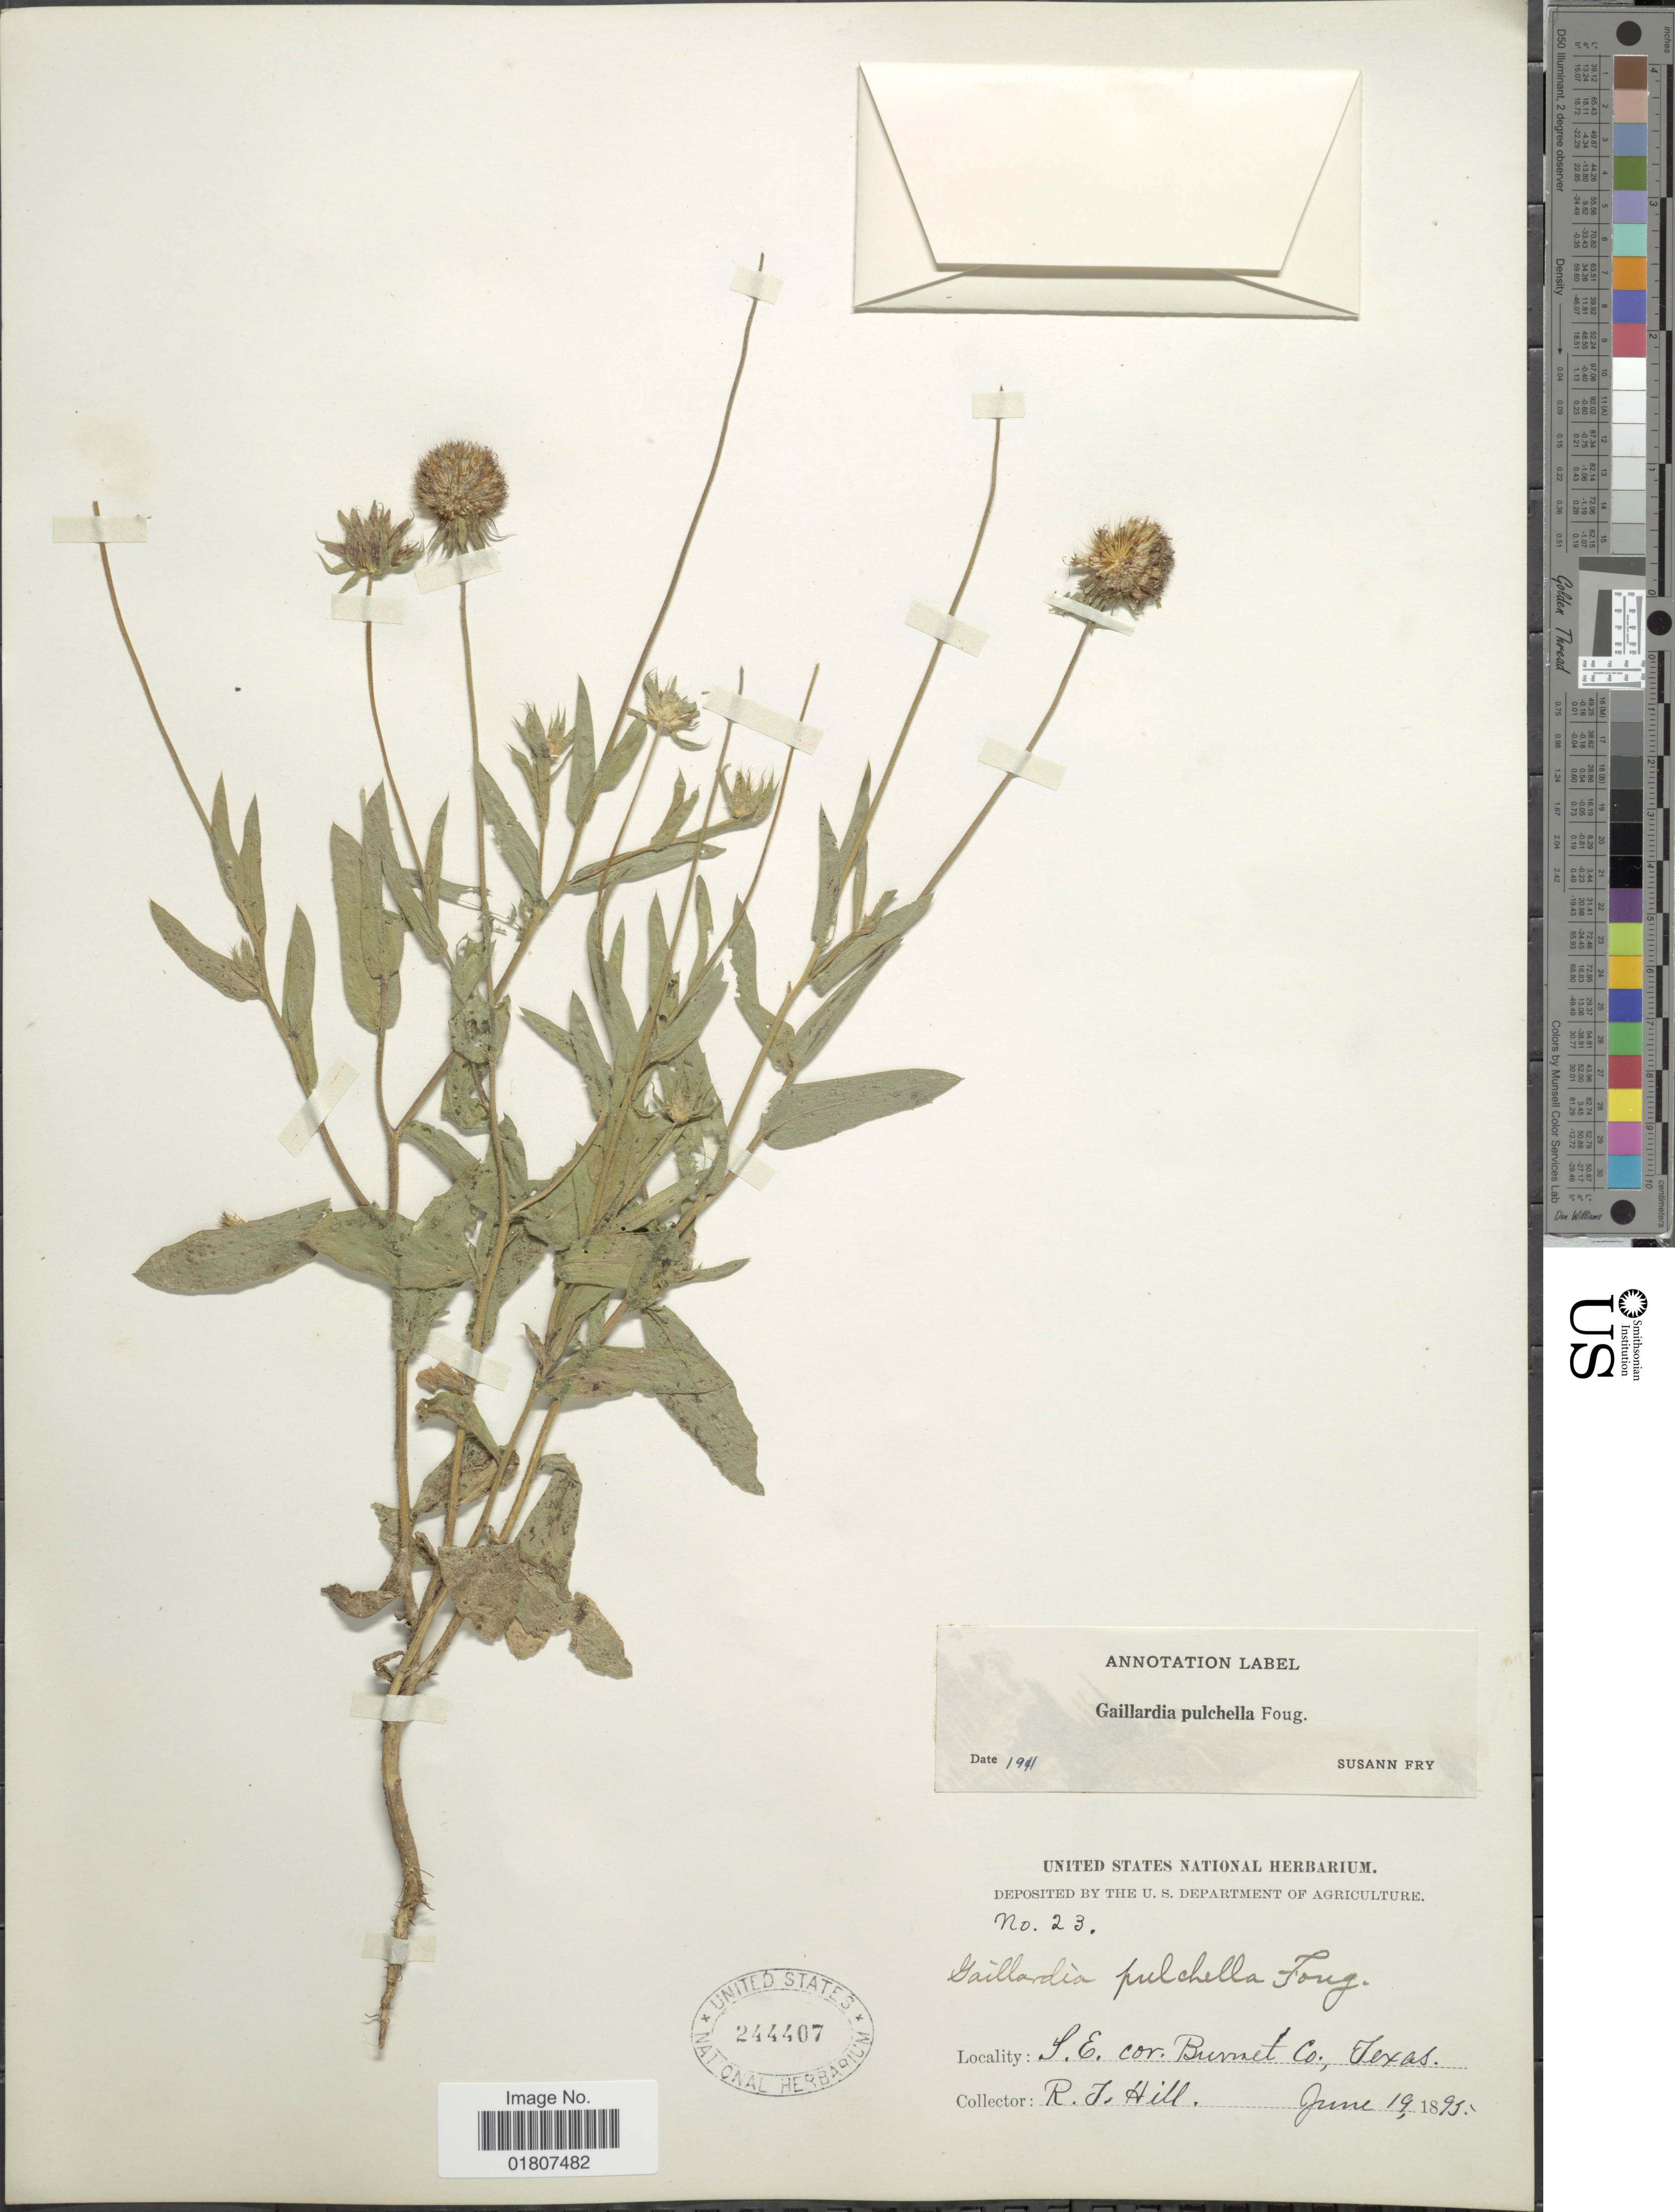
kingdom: Plantae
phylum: Tracheophyta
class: Magnoliopsida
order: Asterales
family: Asteraceae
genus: Gaillardia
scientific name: Gaillardia pulchella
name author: Foug.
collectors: R. Hill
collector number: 23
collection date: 1895-06-19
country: United States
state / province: Texas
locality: S. E. cor. Burnet Co.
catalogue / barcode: US 244407